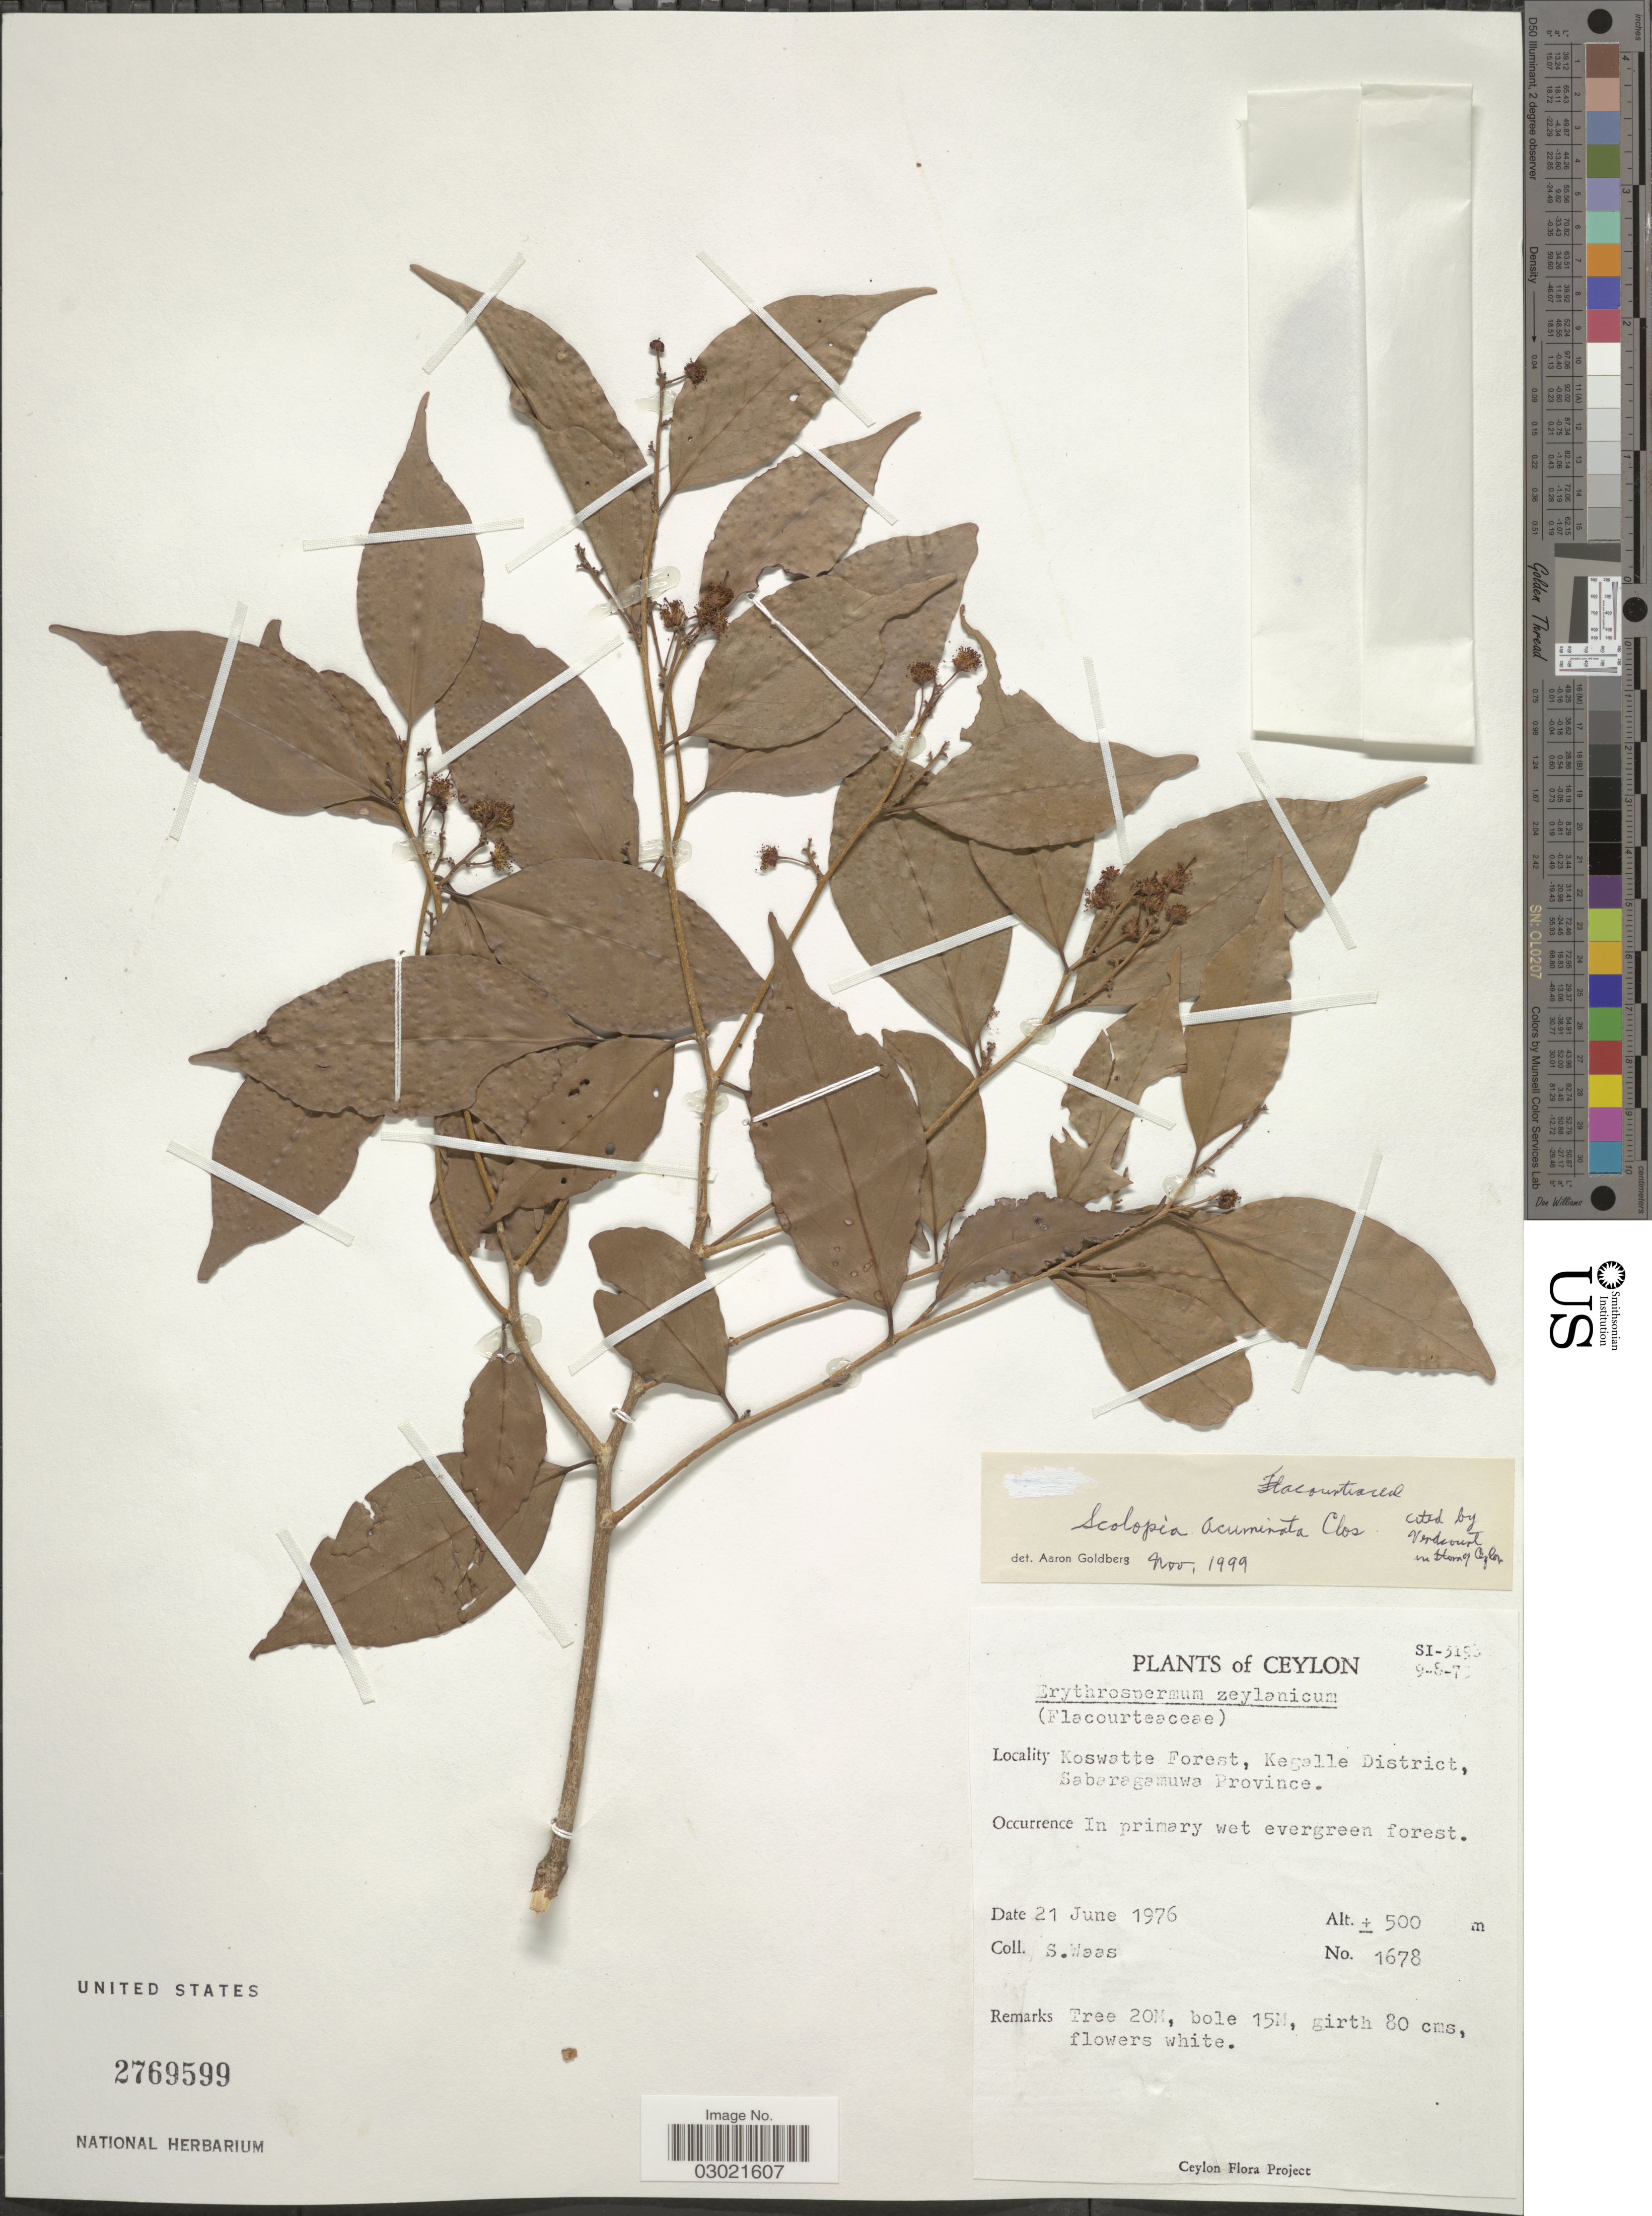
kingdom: Plantae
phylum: Tracheophyta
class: Magnoliopsida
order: Malpighiales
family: Salicaceae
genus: Scolopia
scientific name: Scolopia acuminata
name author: Clos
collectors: S. Waas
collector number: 1678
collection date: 1976-06-21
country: Sri Lanka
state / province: Sabaragamuwa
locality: Ceylon. Koswatte Forest, Kegalle District, Sabaragamuwa Province.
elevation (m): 500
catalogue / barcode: US 2769599